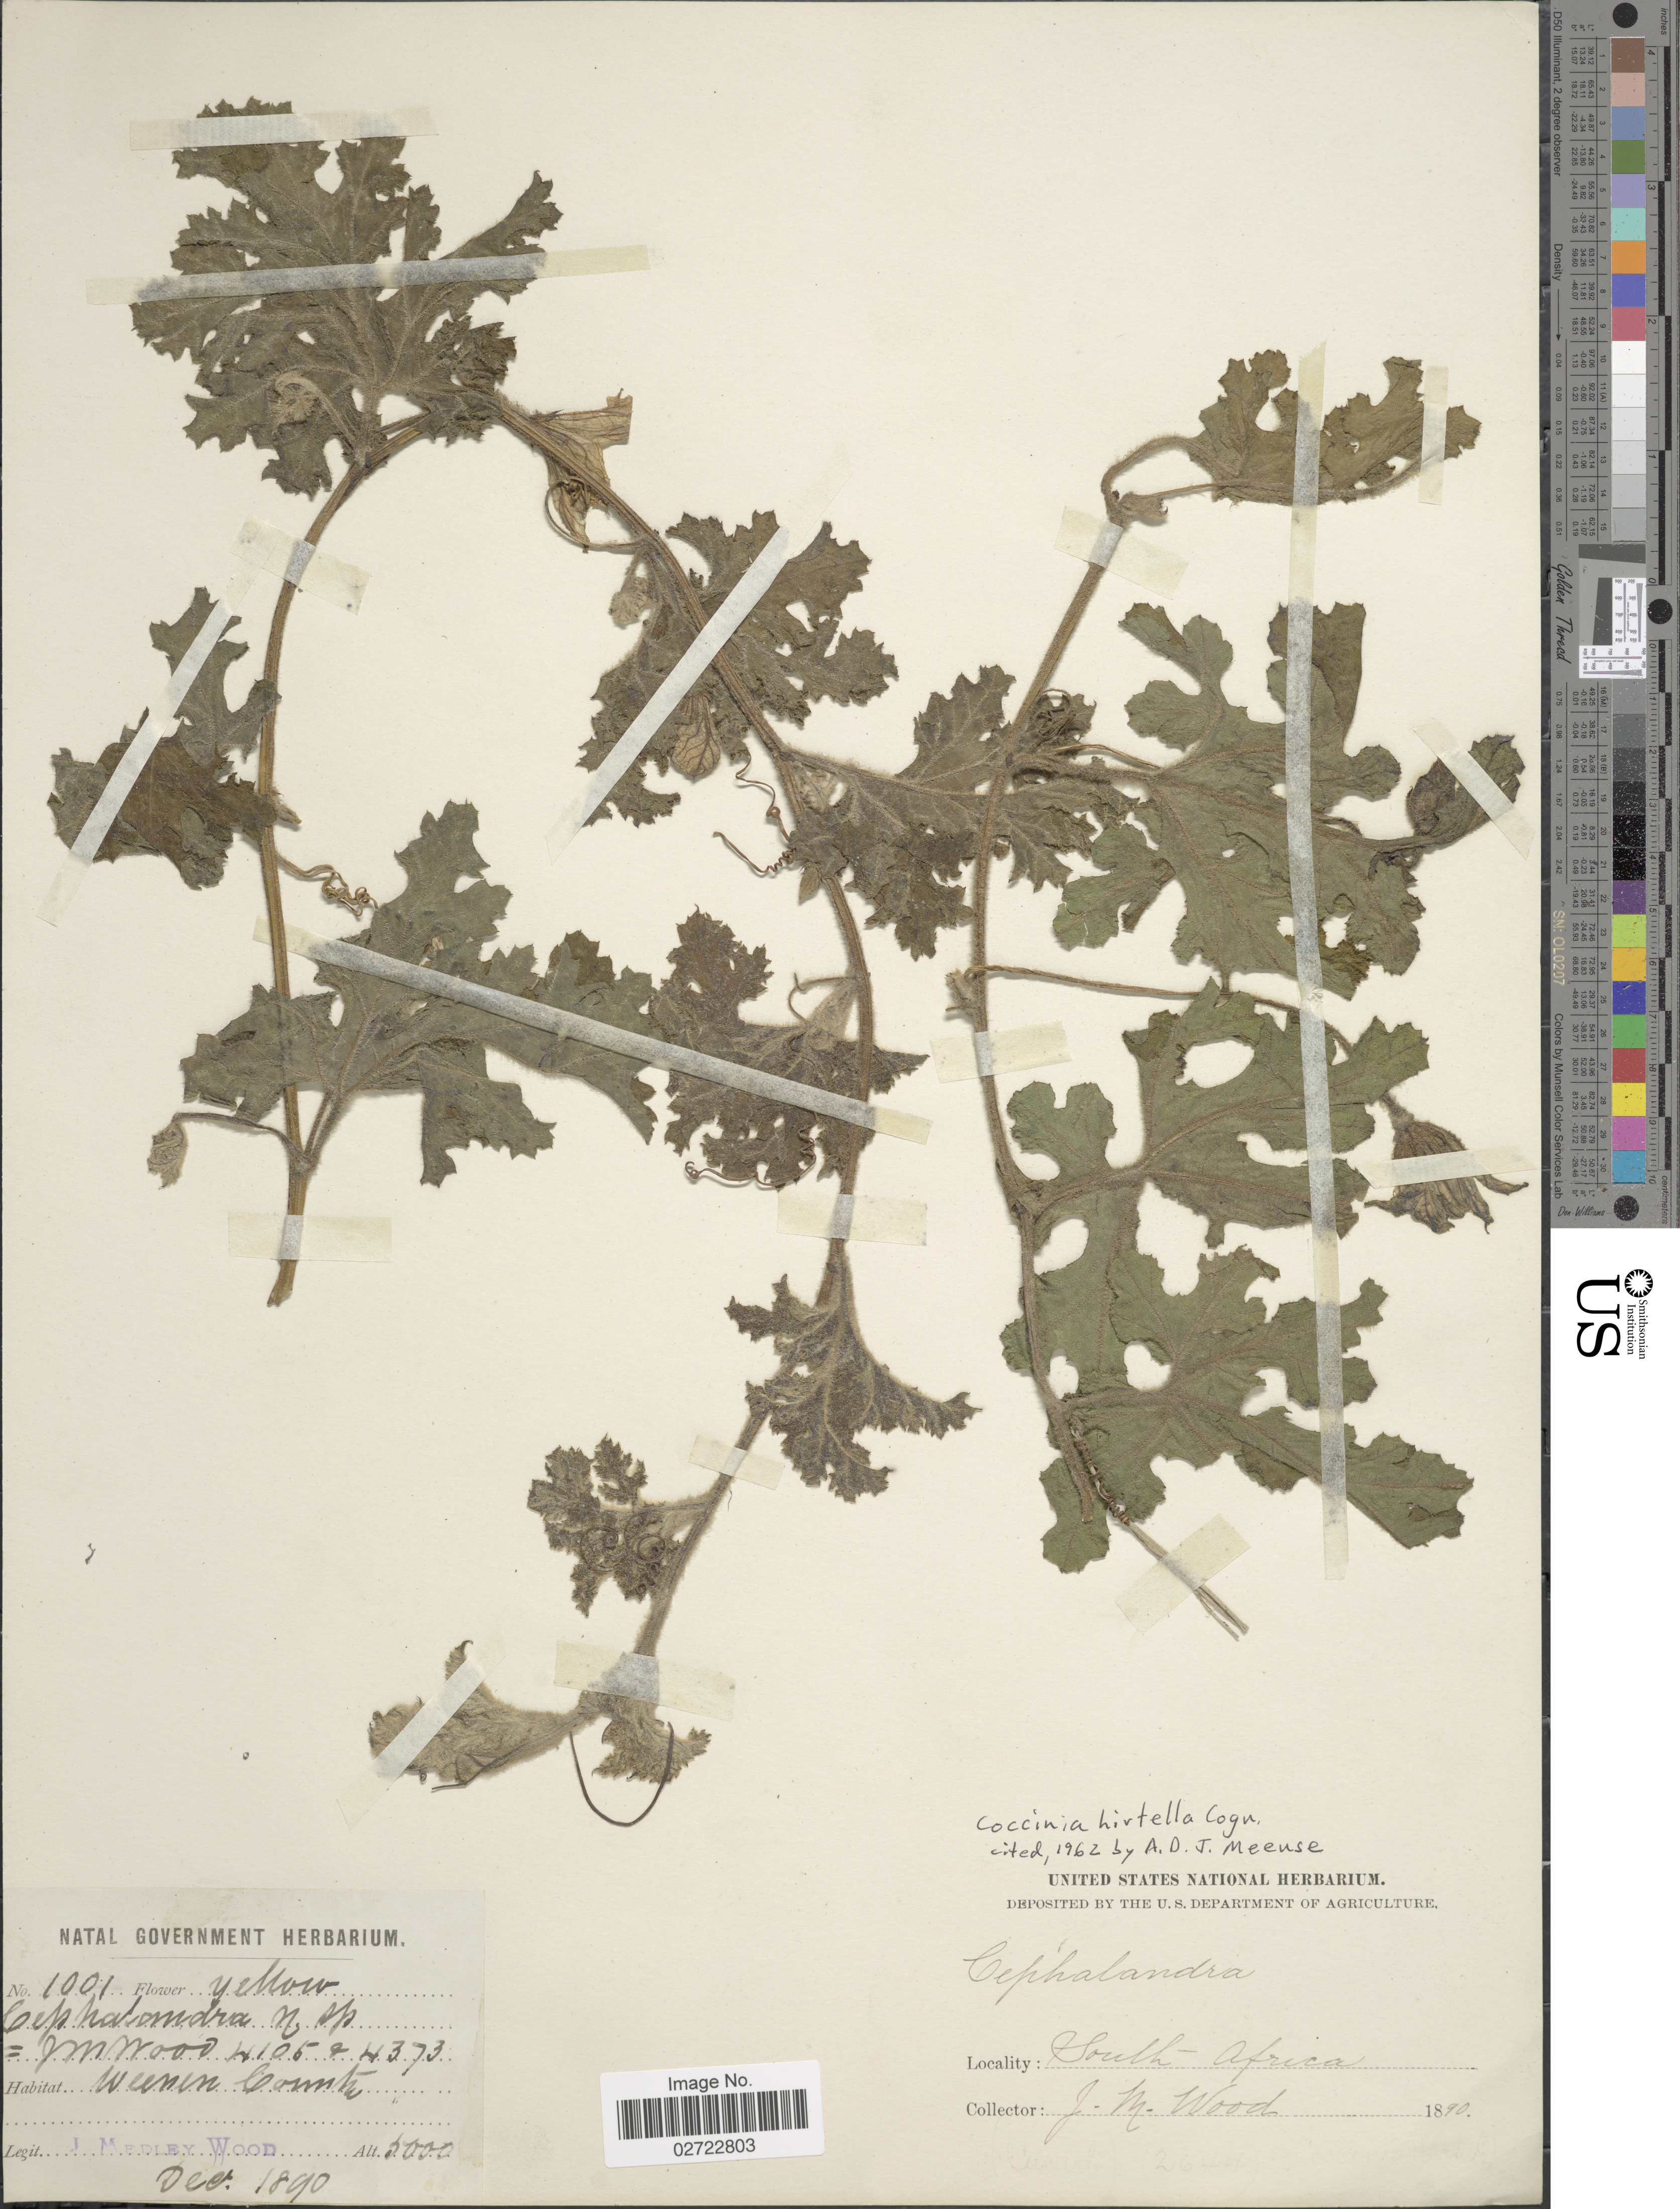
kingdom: Plantae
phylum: Tracheophyta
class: Magnoliopsida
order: Cucurbitales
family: Cucurbitaceae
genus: Coccinia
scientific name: Coccinia hirtella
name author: Cogn.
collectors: J. Medley Wood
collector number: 1001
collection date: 1890-12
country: South Africa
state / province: KwaZulu-Natal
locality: Weenen County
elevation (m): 1524